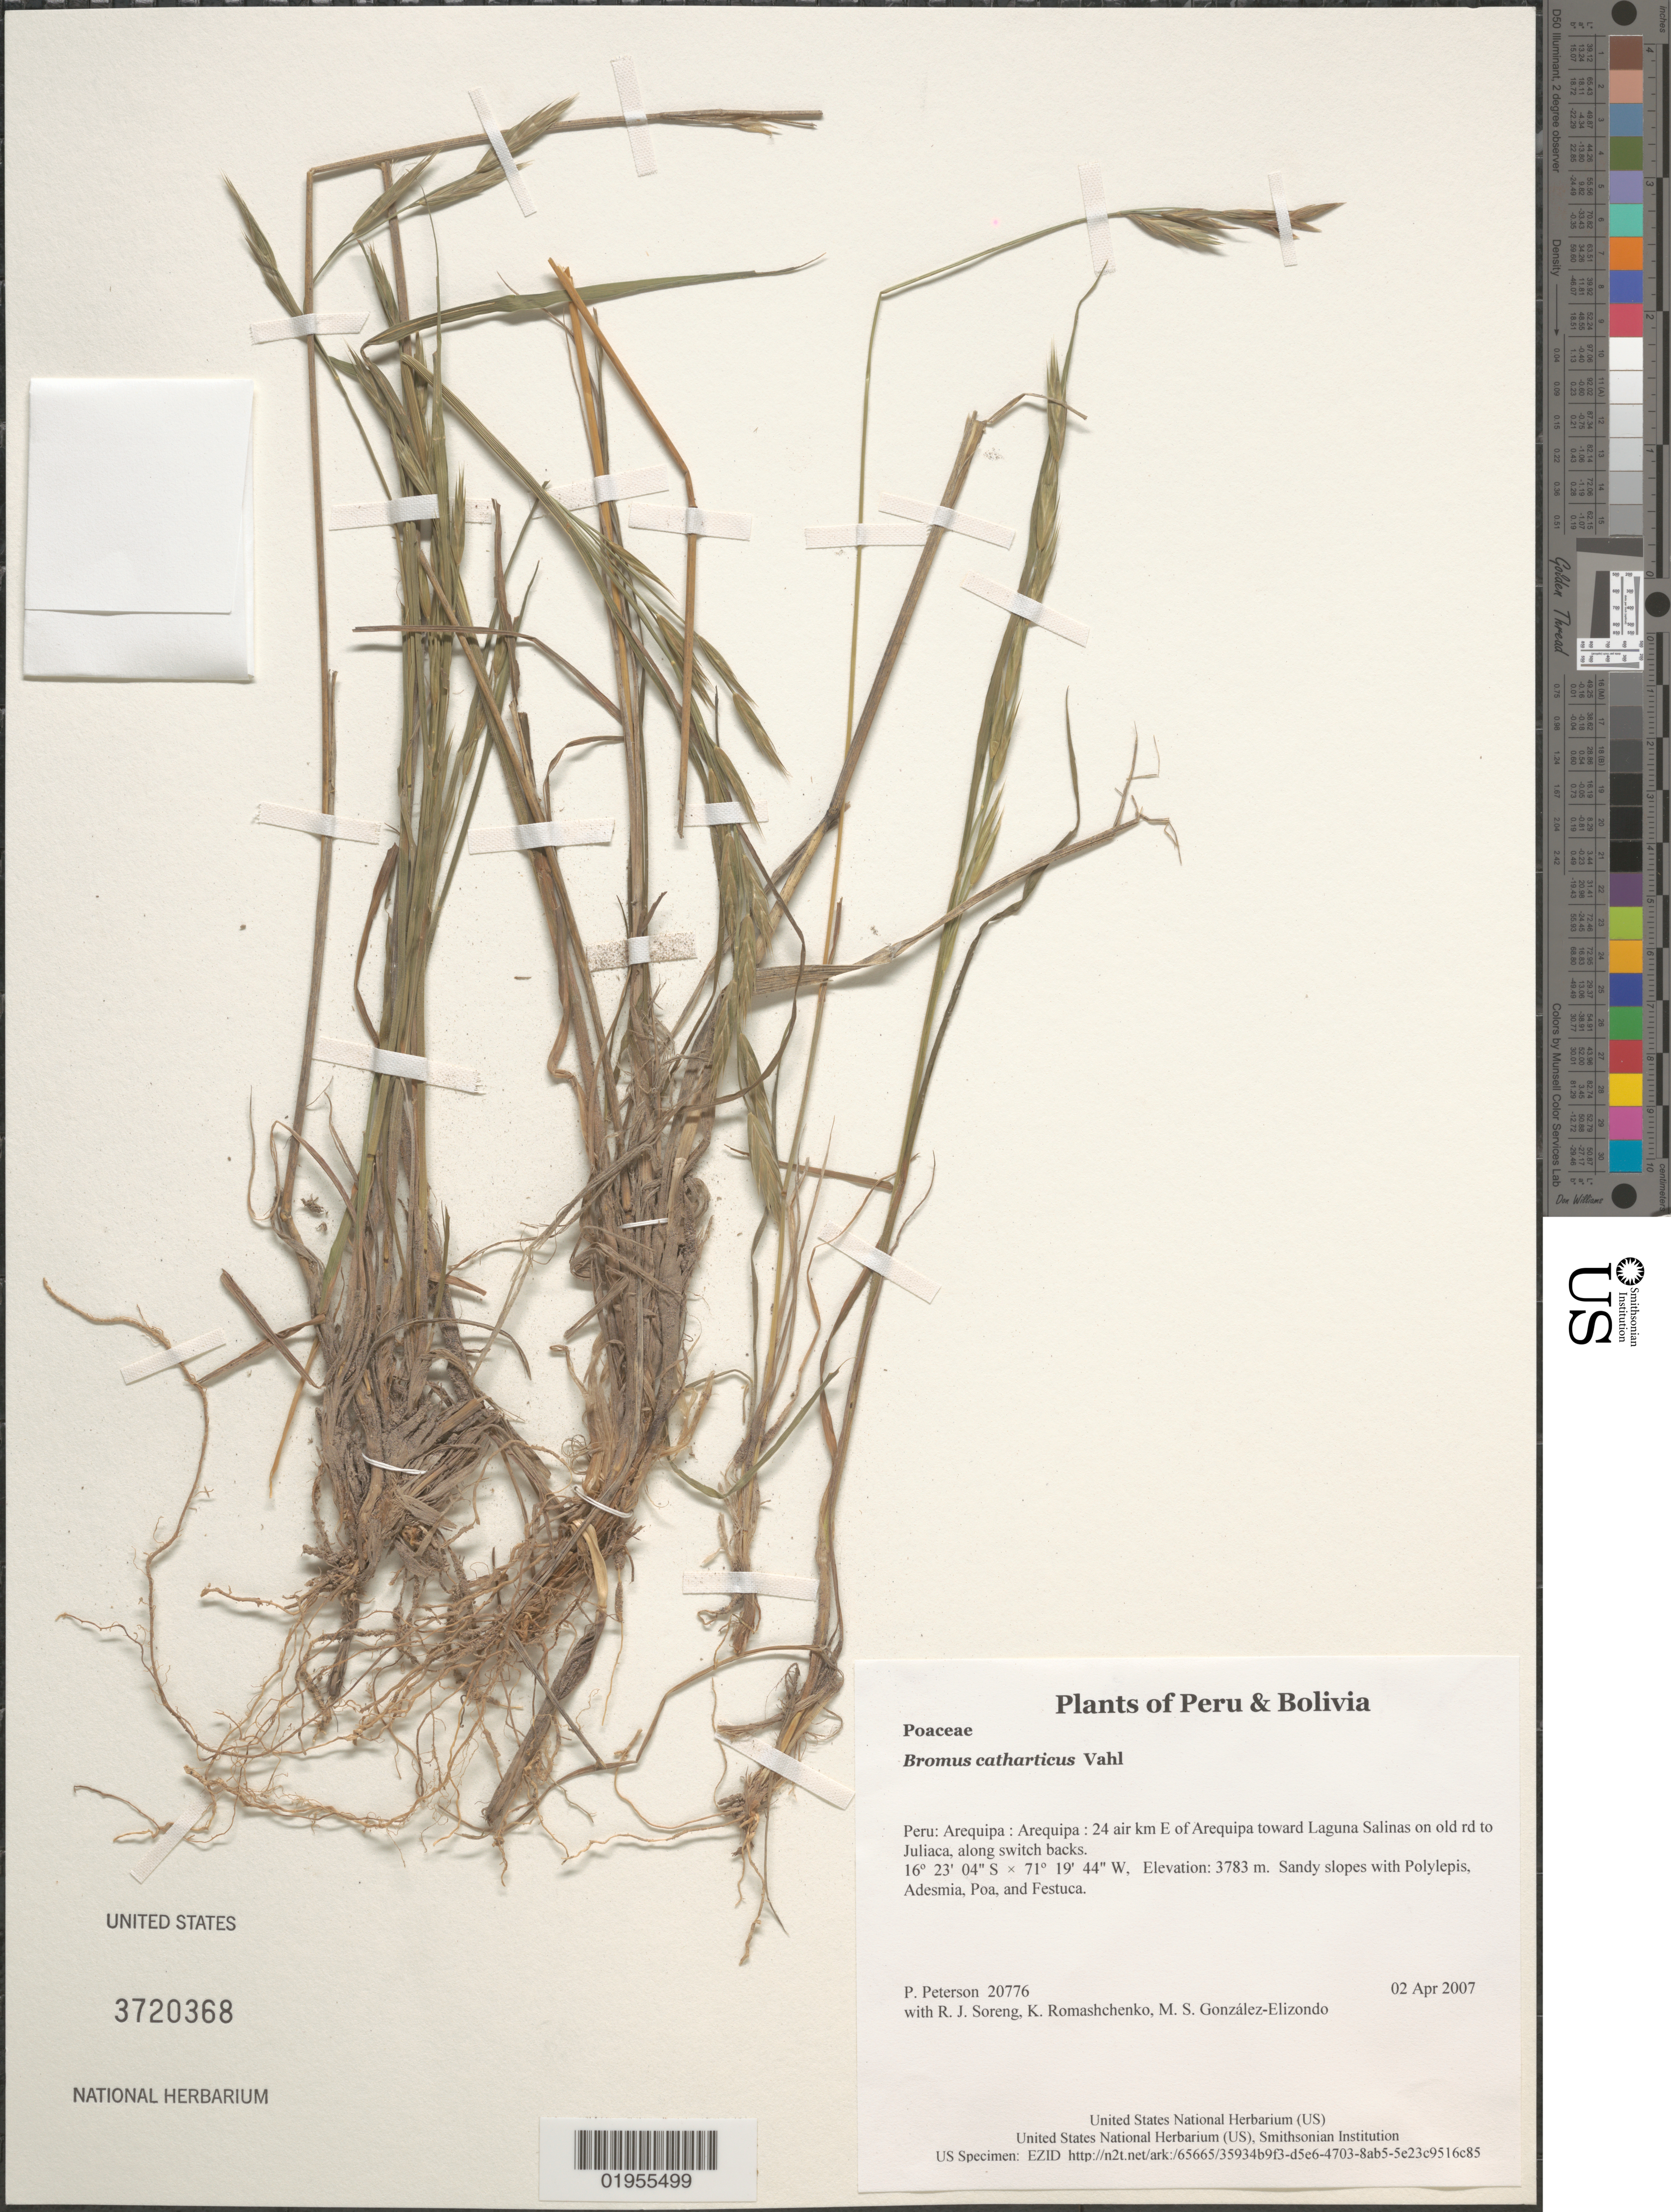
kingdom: Plantae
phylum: Tracheophyta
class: Liliopsida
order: Poales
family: Poaceae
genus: Bromus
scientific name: Bromus catharticus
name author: Vahl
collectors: P. M. Peterson, R. J. Soreng, K. Romashchenko & M. S. González-Elizondo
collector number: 20776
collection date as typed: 02 Apr 2007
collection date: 2007-04-02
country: Peru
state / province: Arequipa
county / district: Arequipa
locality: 24 air km E of Arequipa toward Laguna Salinas on old rd to Juliaca, along switch backs.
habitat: Sandy slopes with Polylepis, Adesmia, Poa, and Festuca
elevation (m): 3783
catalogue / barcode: US 3720368